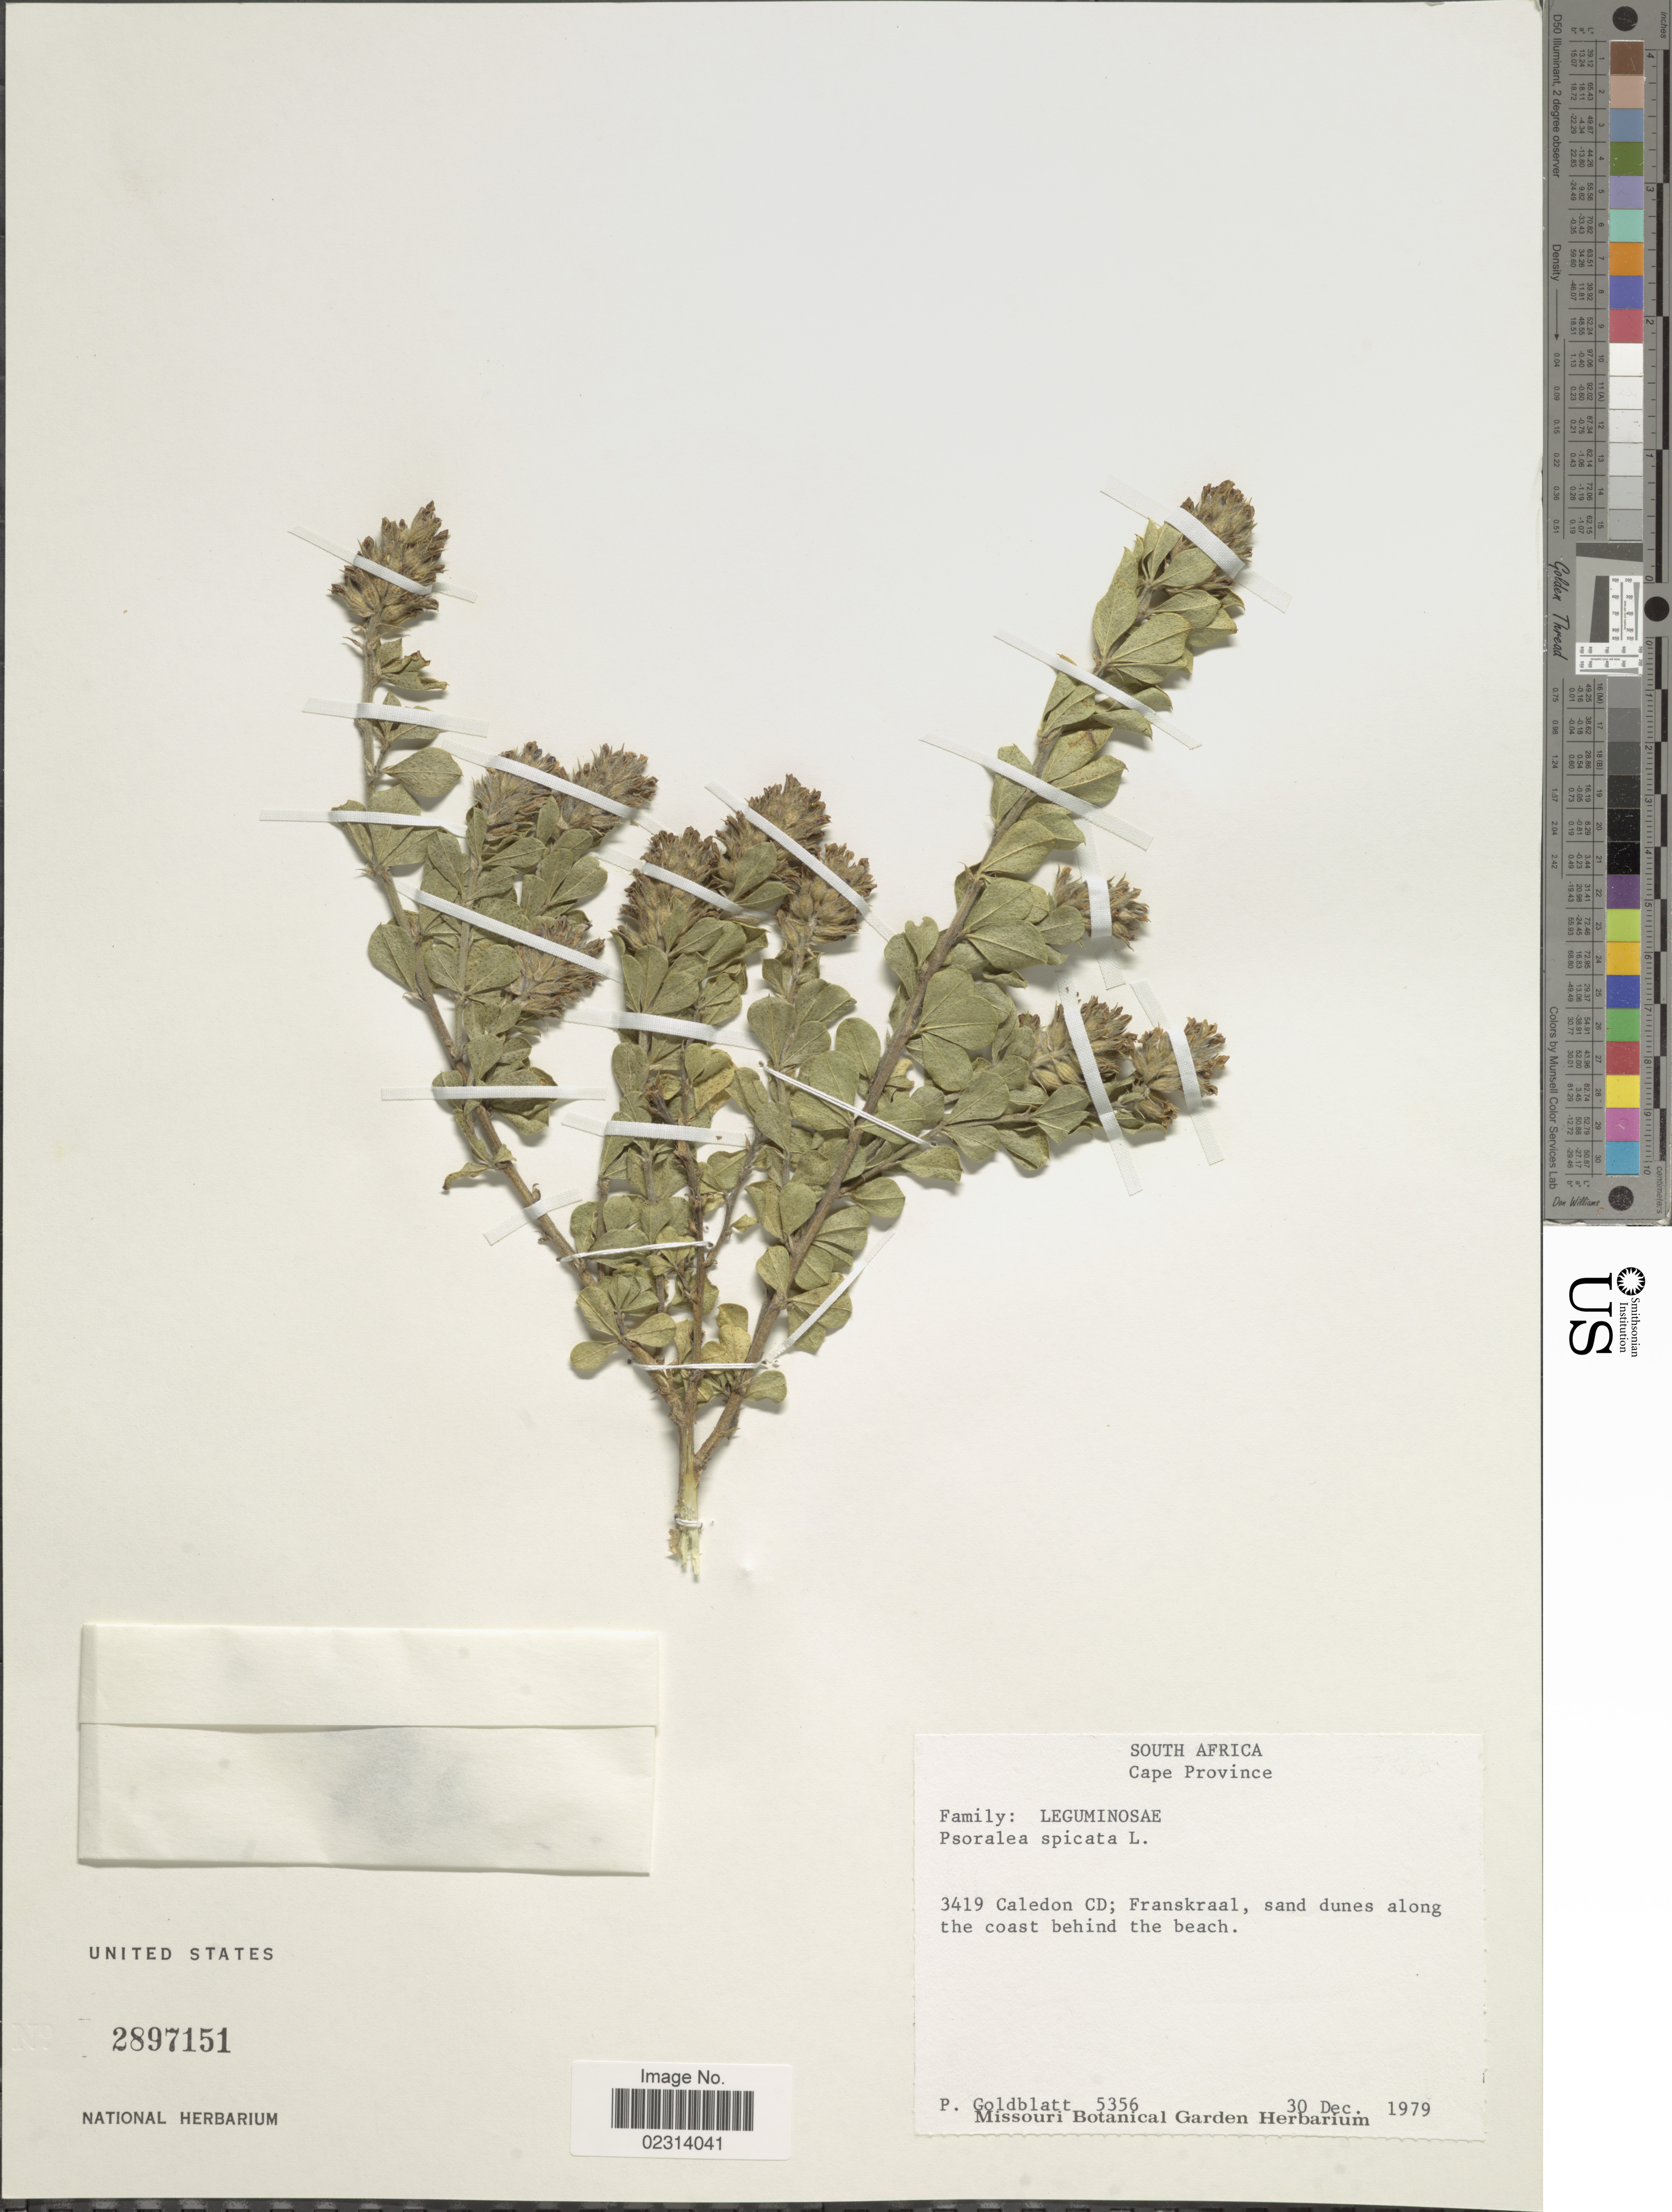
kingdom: Plantae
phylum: Tracheophyta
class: Magnoliopsida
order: Fabales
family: Fabaceae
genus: Otholobium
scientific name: Otholobium spicatum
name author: C.H. Stirt.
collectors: P. Goldblatt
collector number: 5356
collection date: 1979-12-30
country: South Africa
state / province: Western Cape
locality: Cape Province, 3419 Caledon CD, Franskaal, sand dunes along the coast behind the beach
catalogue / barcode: US 2897151